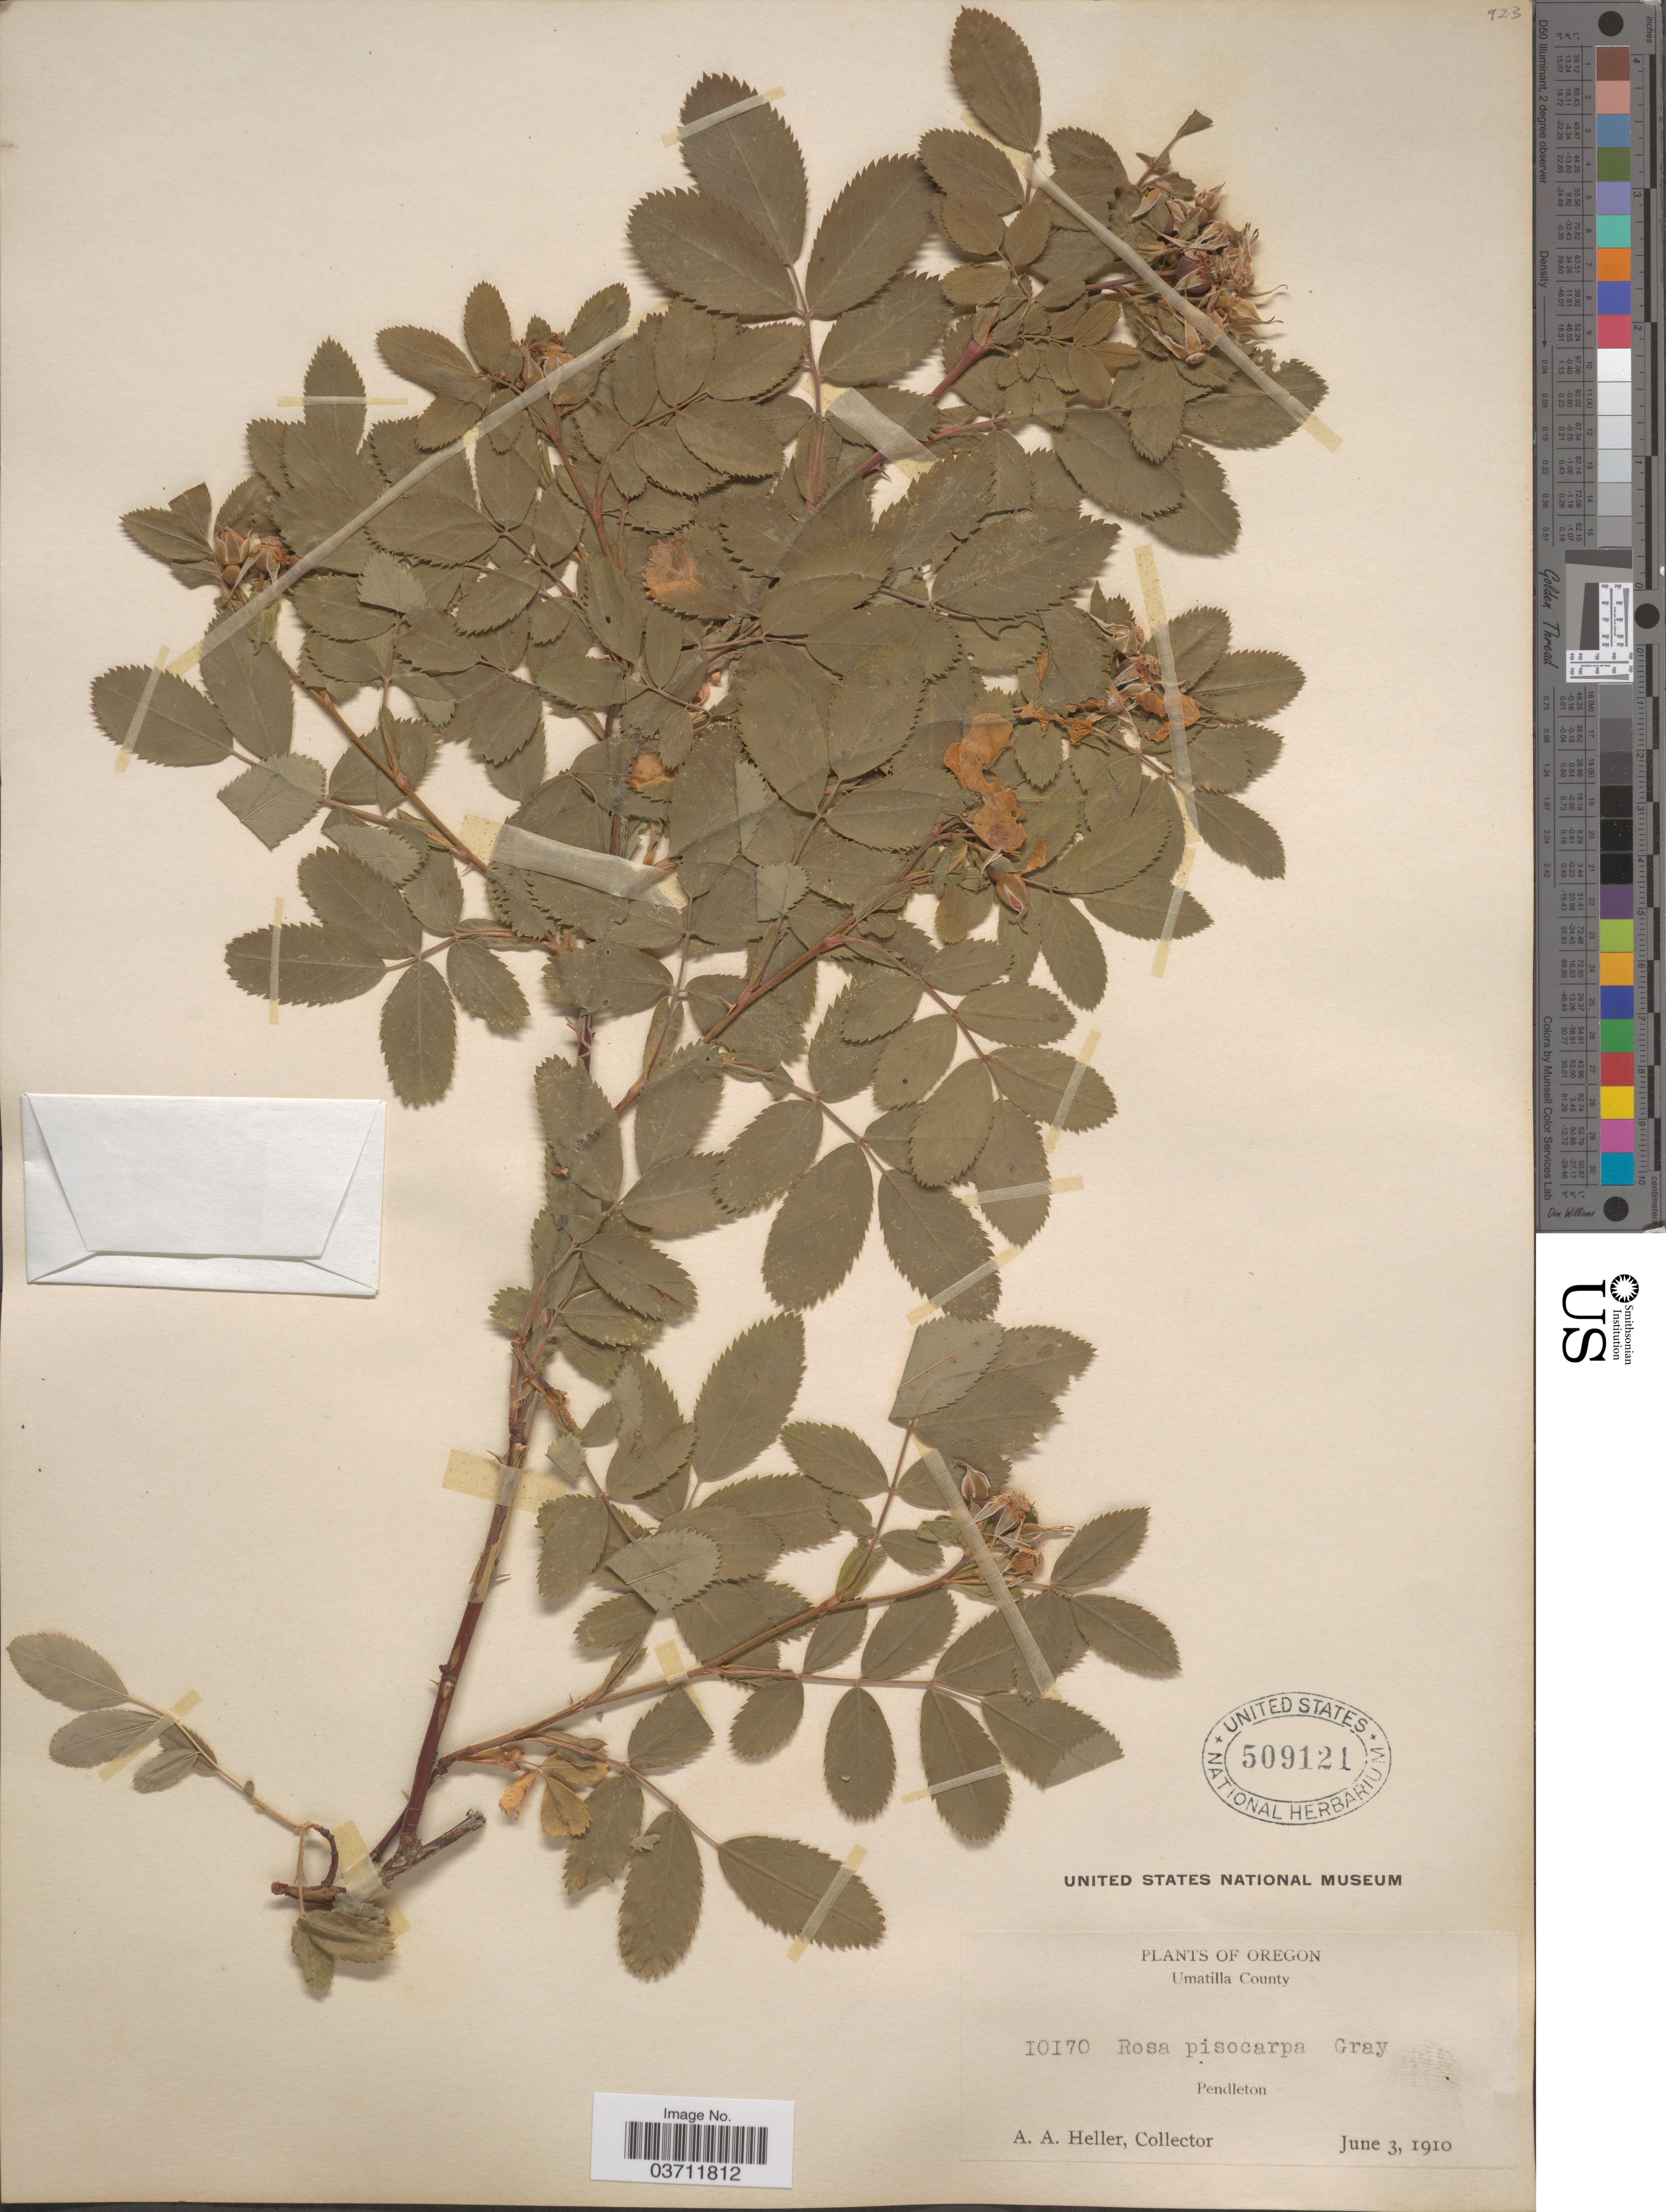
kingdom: Plantae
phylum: Tracheophyta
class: Magnoliopsida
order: Rosales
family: Rosaceae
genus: Rosa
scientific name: Rosa pisocarpa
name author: A. Gray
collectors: A. A. Heller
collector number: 10170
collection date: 1910-06-03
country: United States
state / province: Oregon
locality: Umatilla County. Pendleton.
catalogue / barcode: US 509121